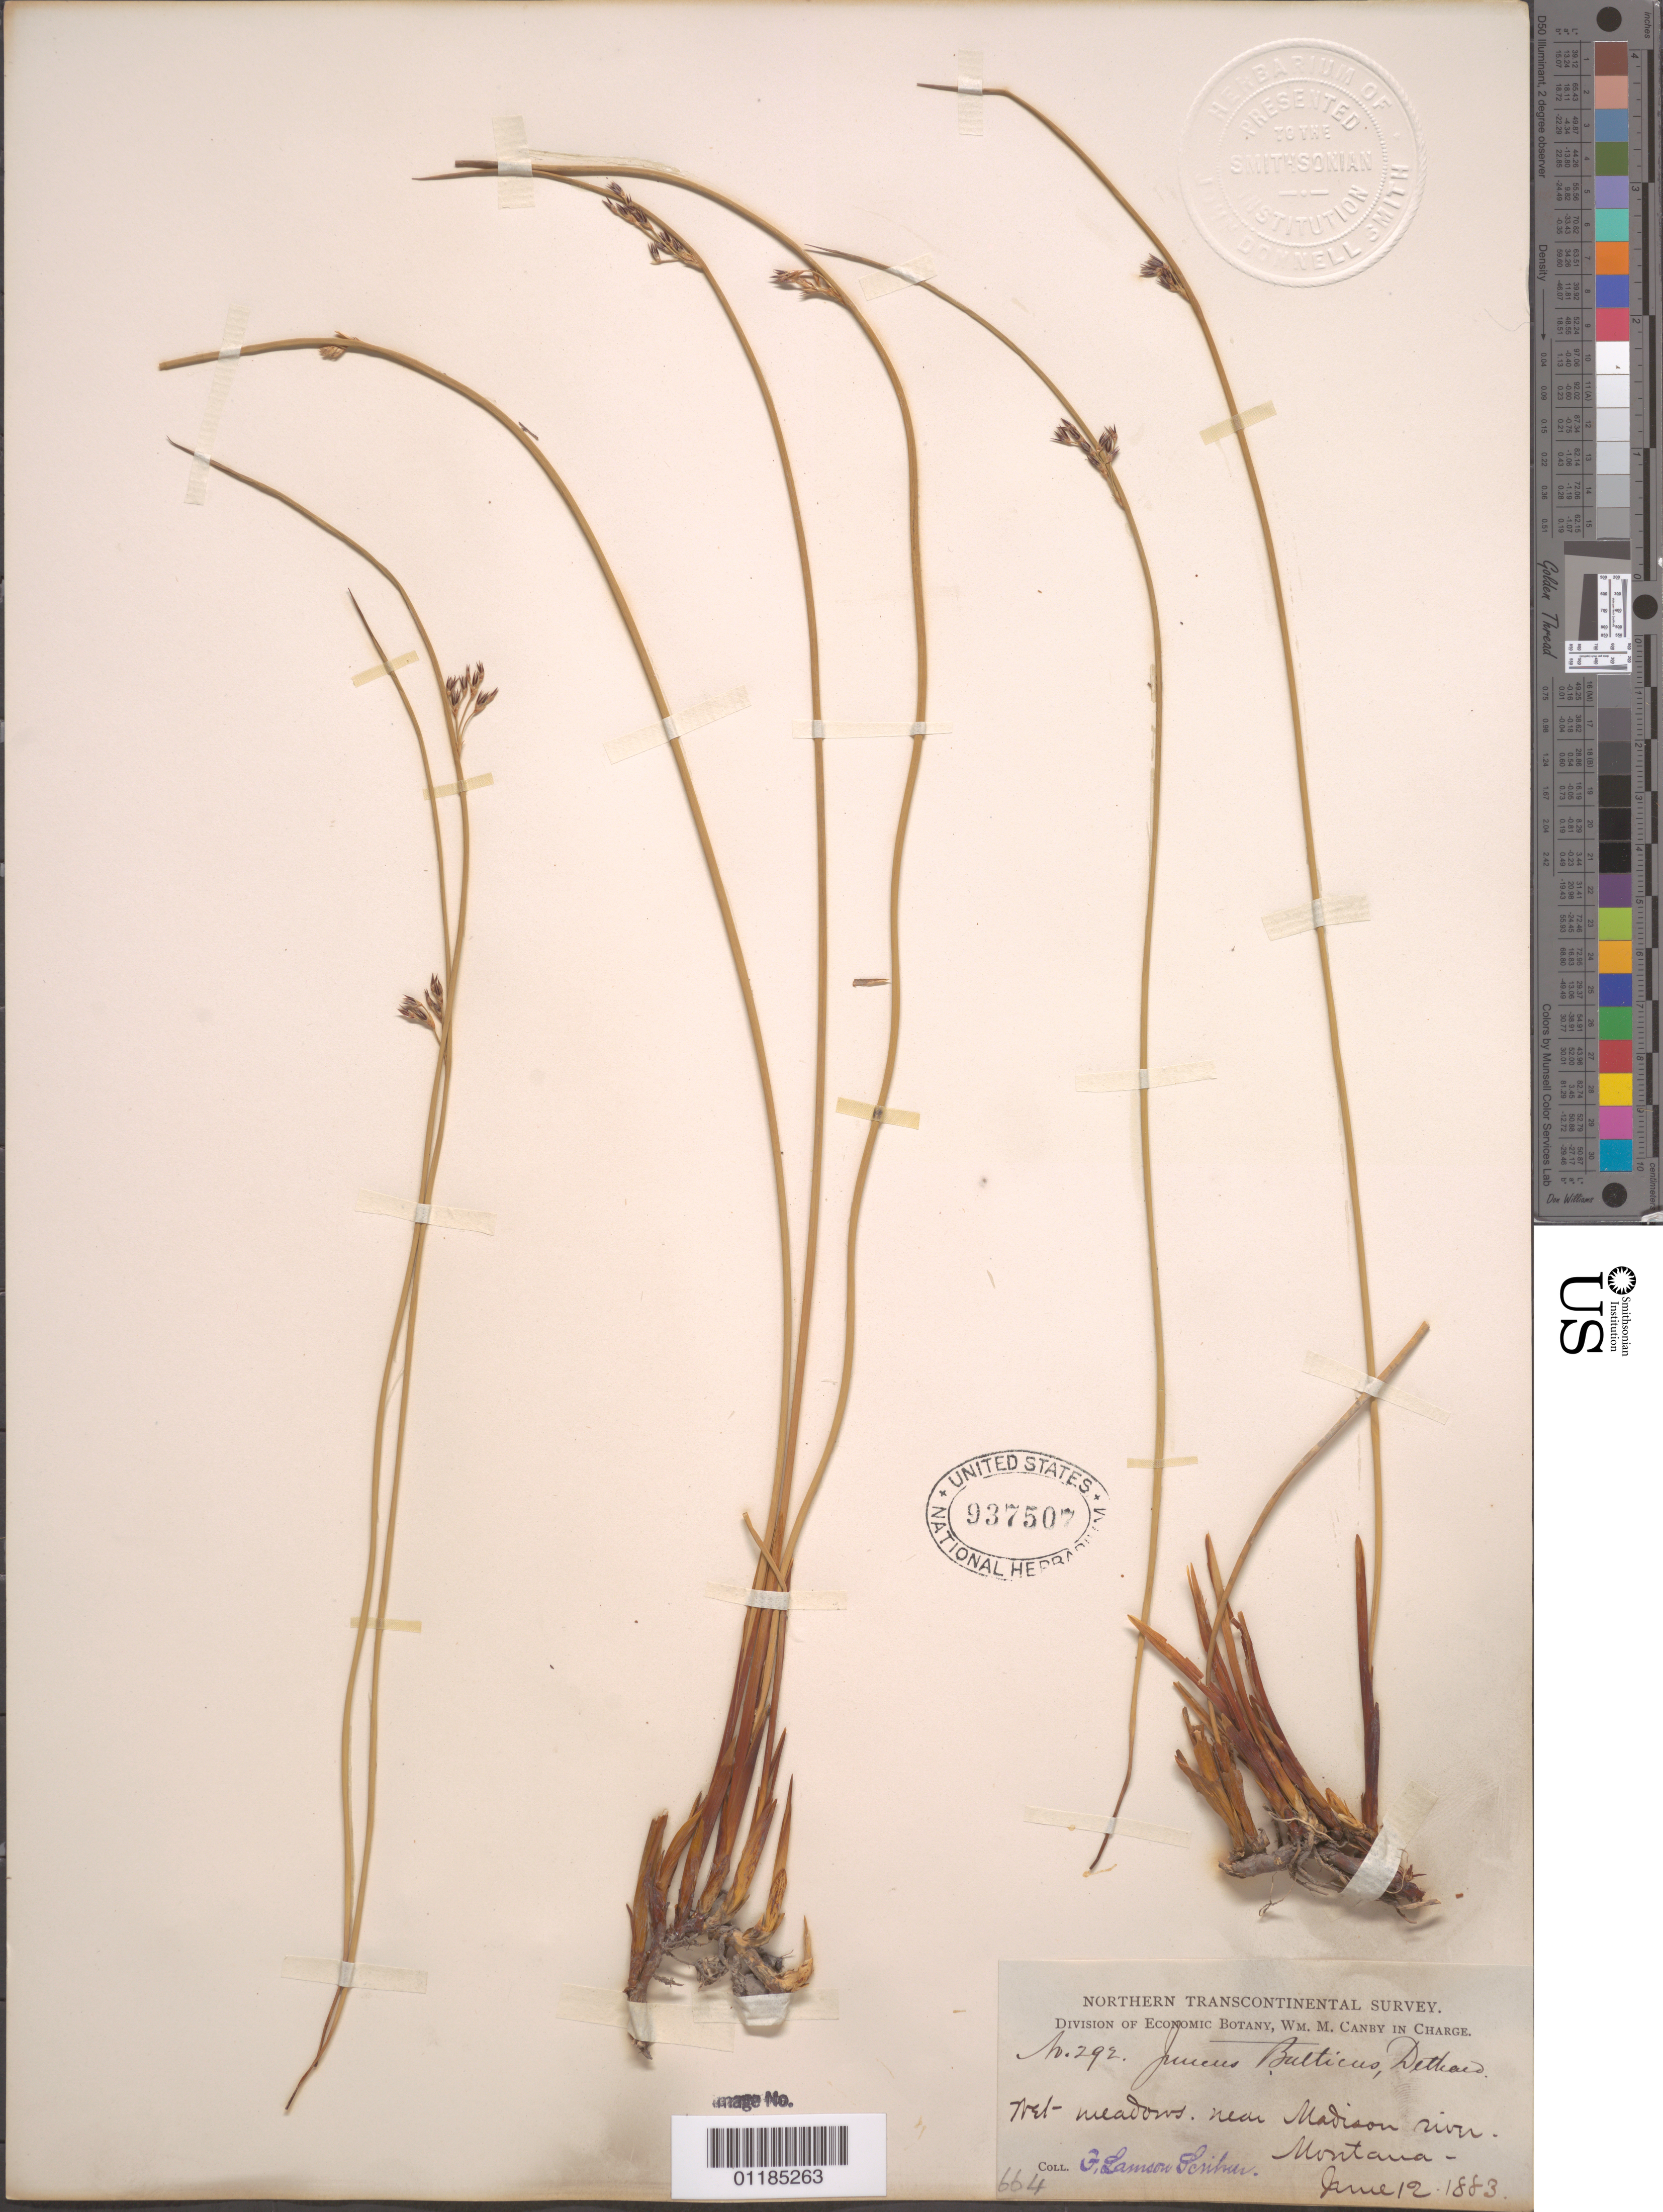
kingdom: Plantae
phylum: Tracheophyta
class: Liliopsida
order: Poales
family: Juncaceae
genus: Juncus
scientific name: Juncus balticus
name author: Willd.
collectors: F. L. Scribner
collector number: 292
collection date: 1883-06-12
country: United States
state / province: Montana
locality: Near Madison River.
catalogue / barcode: US 937507